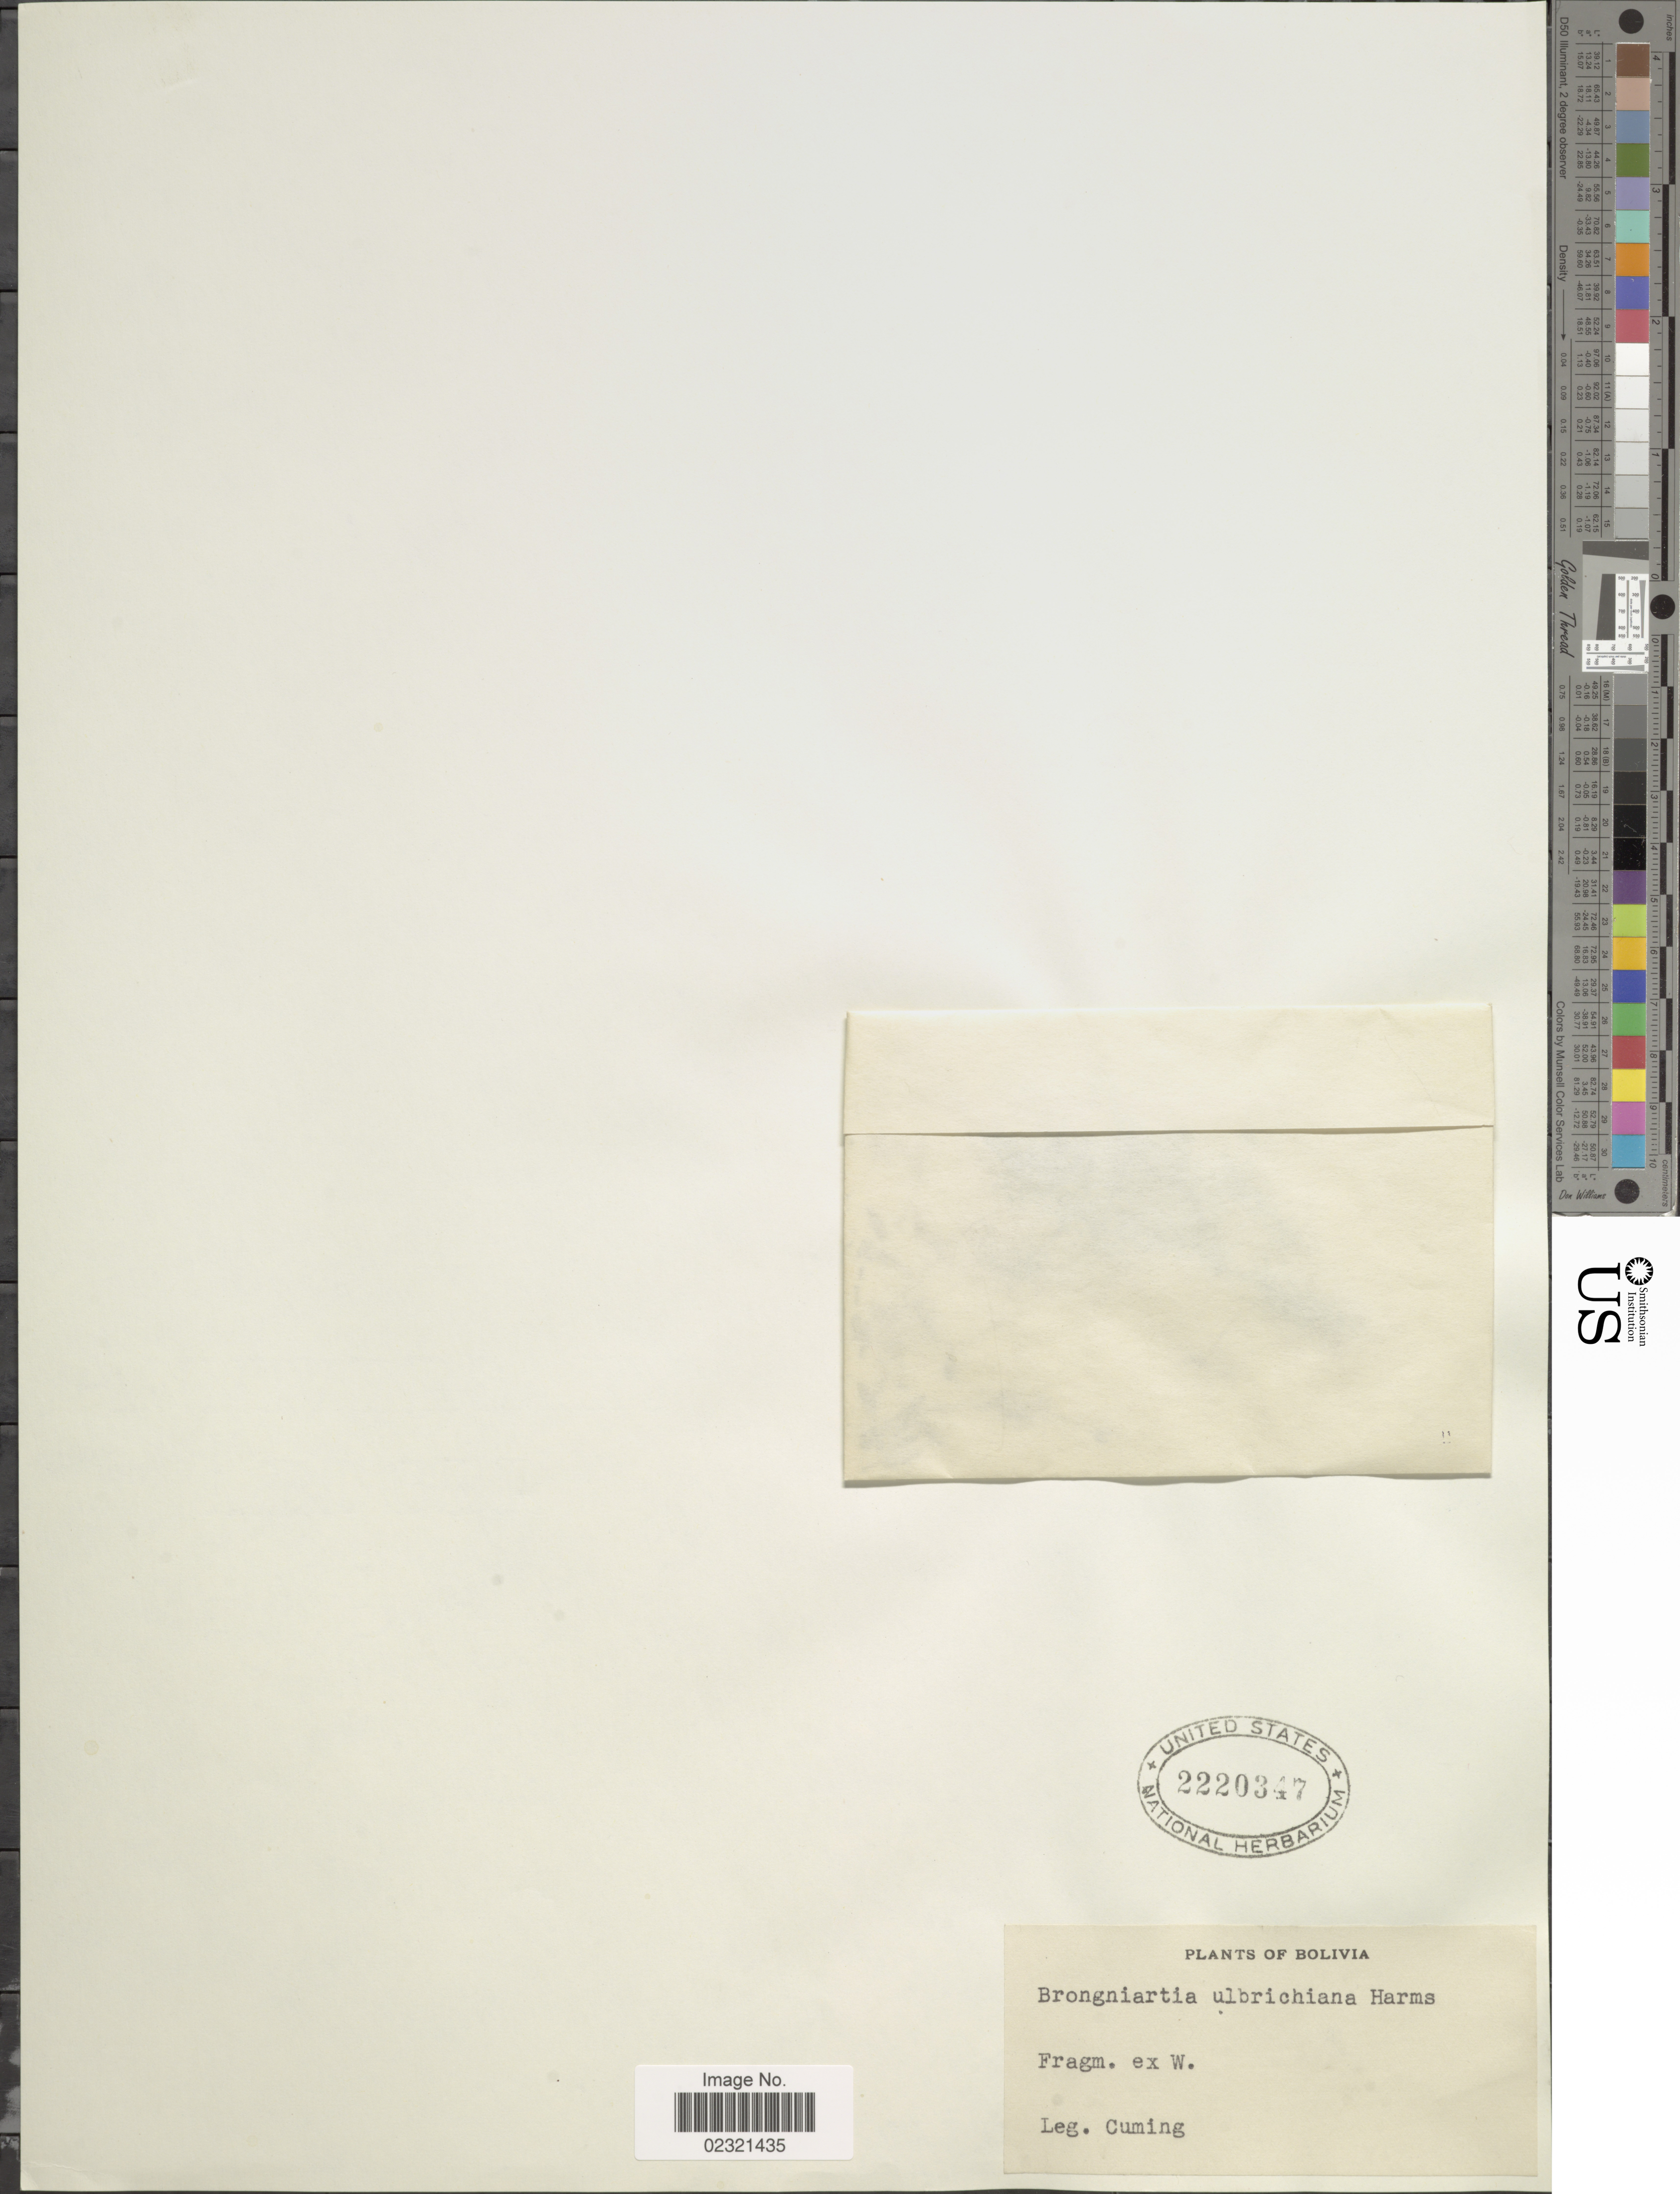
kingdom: Plantae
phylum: Tracheophyta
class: Magnoliopsida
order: Fabales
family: Fabaceae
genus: Brongniartia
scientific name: Brongniartia ulbrichiana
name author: Harms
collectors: -. Cuming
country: Bolivia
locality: Fragm. ex W.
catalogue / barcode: US 2220347